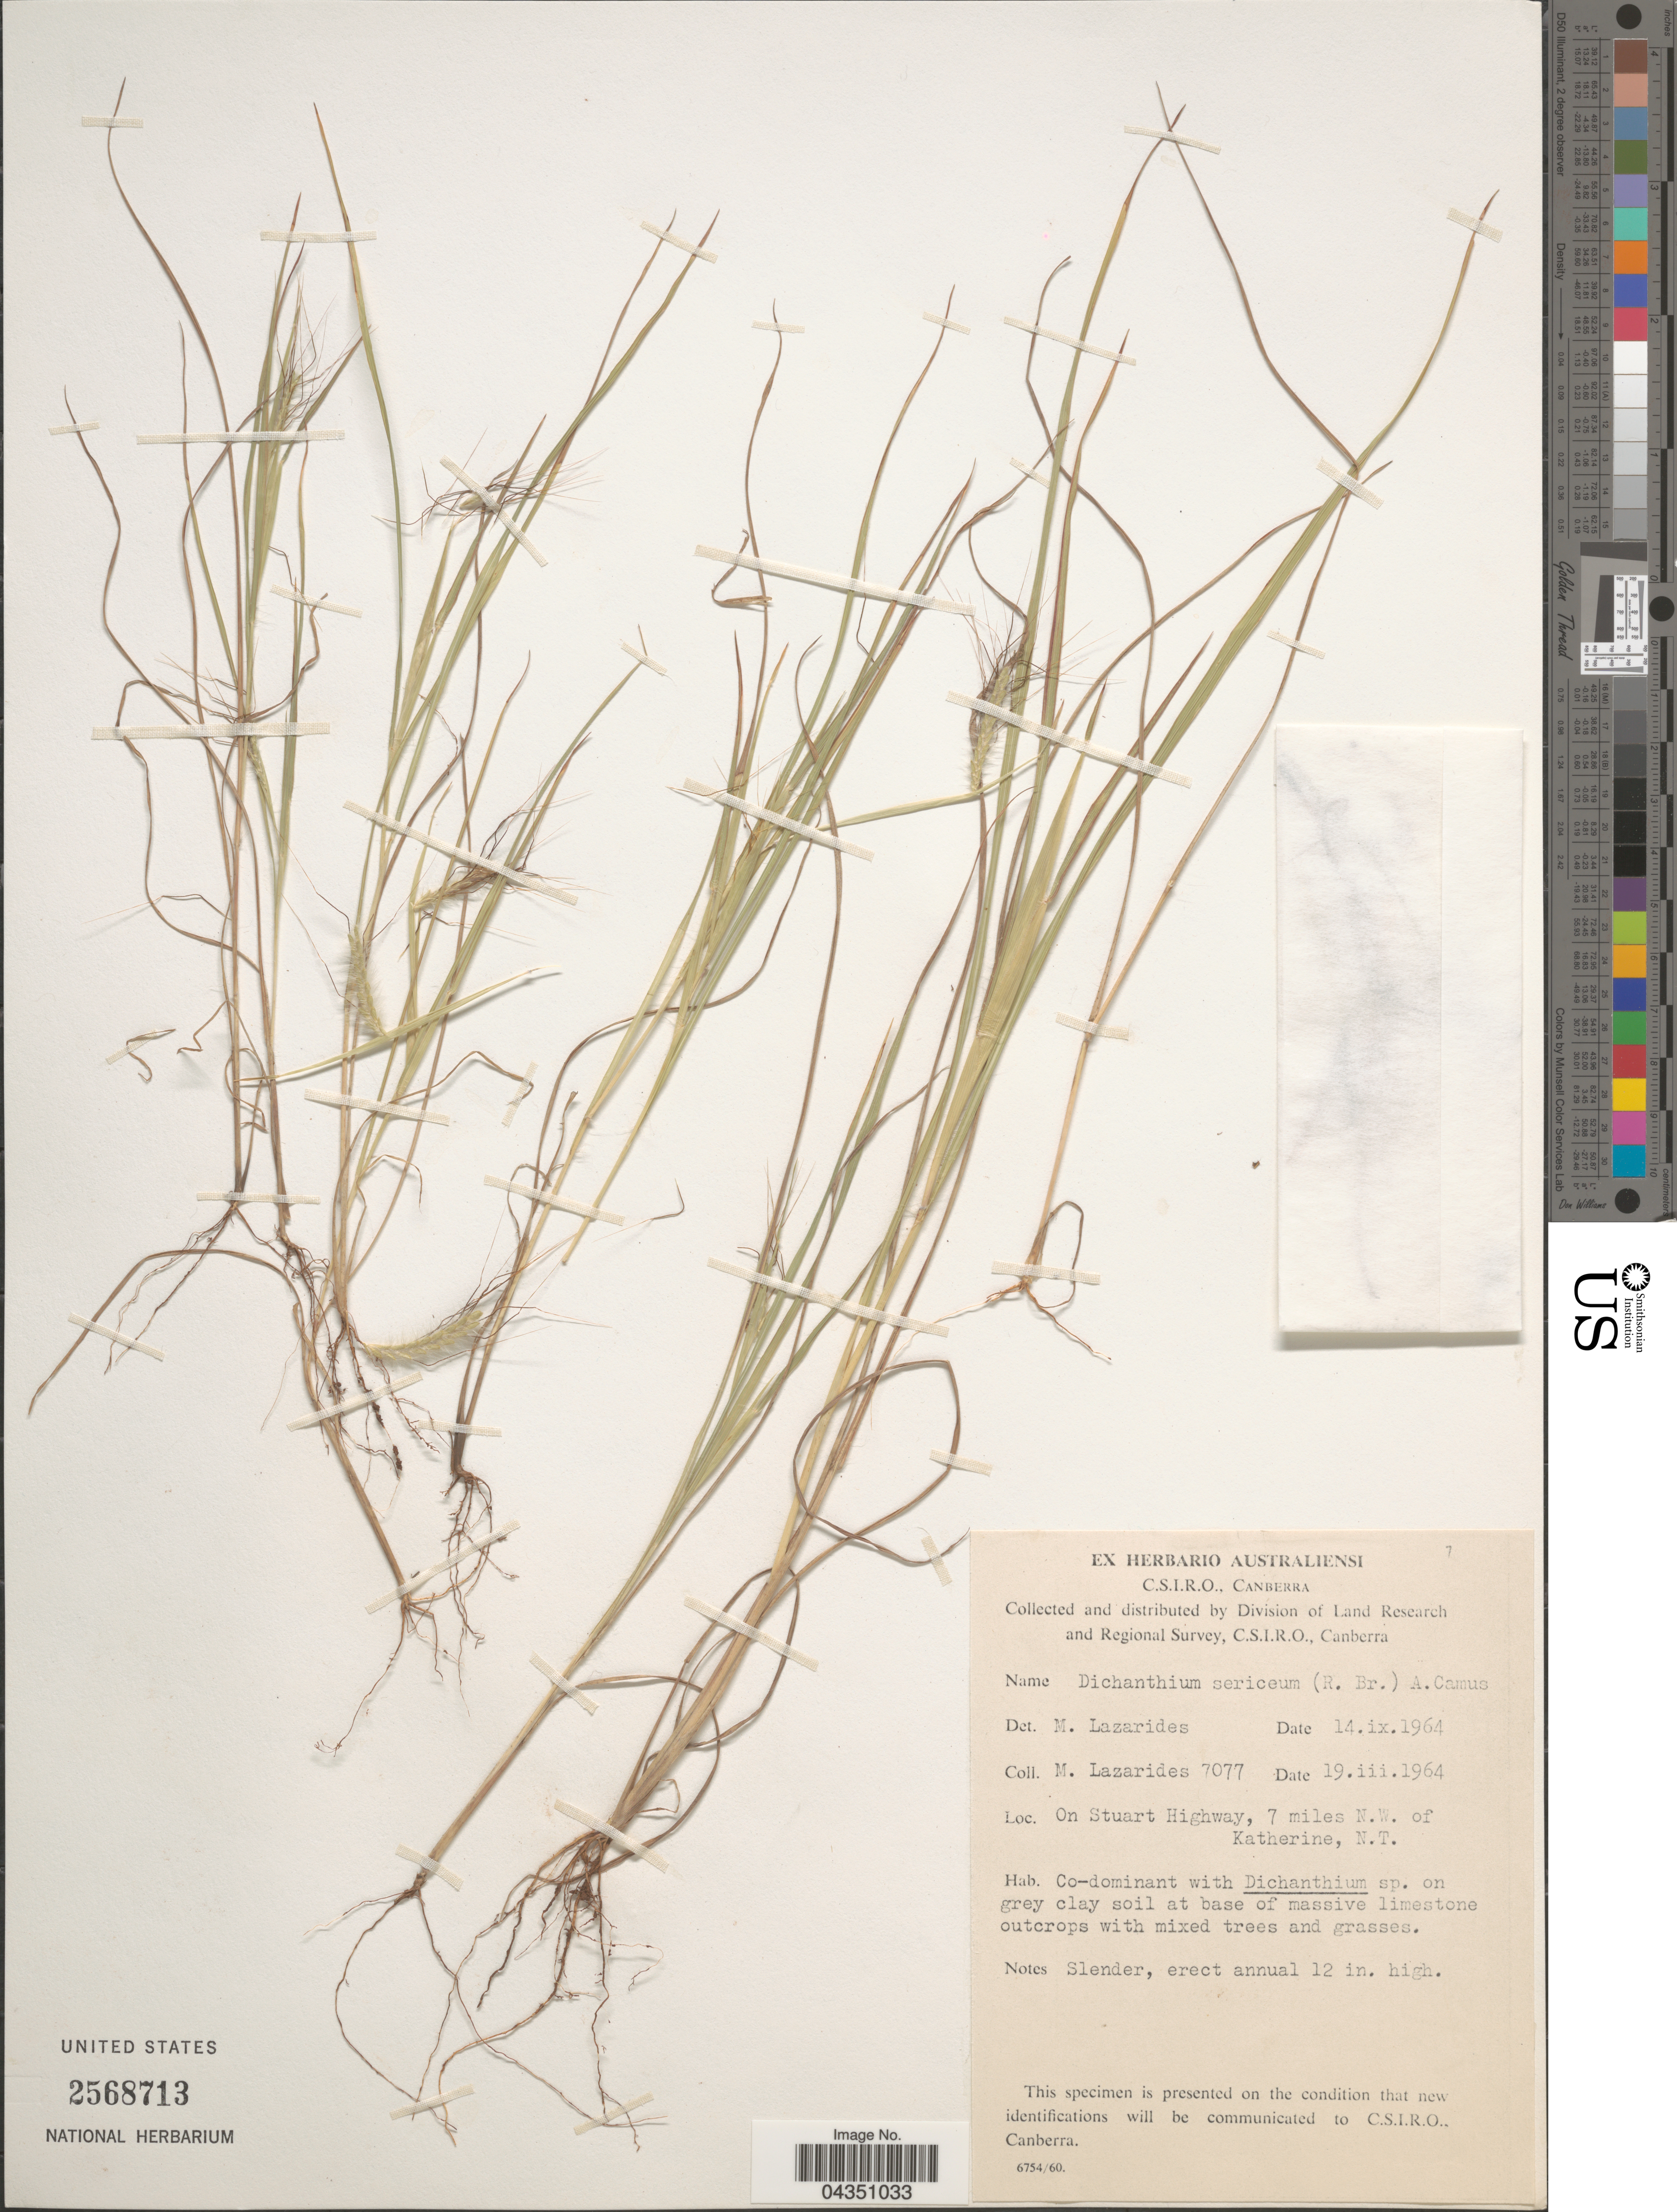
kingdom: Plantae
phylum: Tracheophyta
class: Liliopsida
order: Poales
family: Poaceae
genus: Dichanthium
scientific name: Dichanthium sericeum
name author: (R. Br.) A. Camus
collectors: M. Lazarides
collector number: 7077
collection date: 1964-09-14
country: Australia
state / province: Northern Territory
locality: Division of Land Research and Regional Survey. On Stuart Highway, 7 miles N.W. of Katherine.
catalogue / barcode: US 2568713